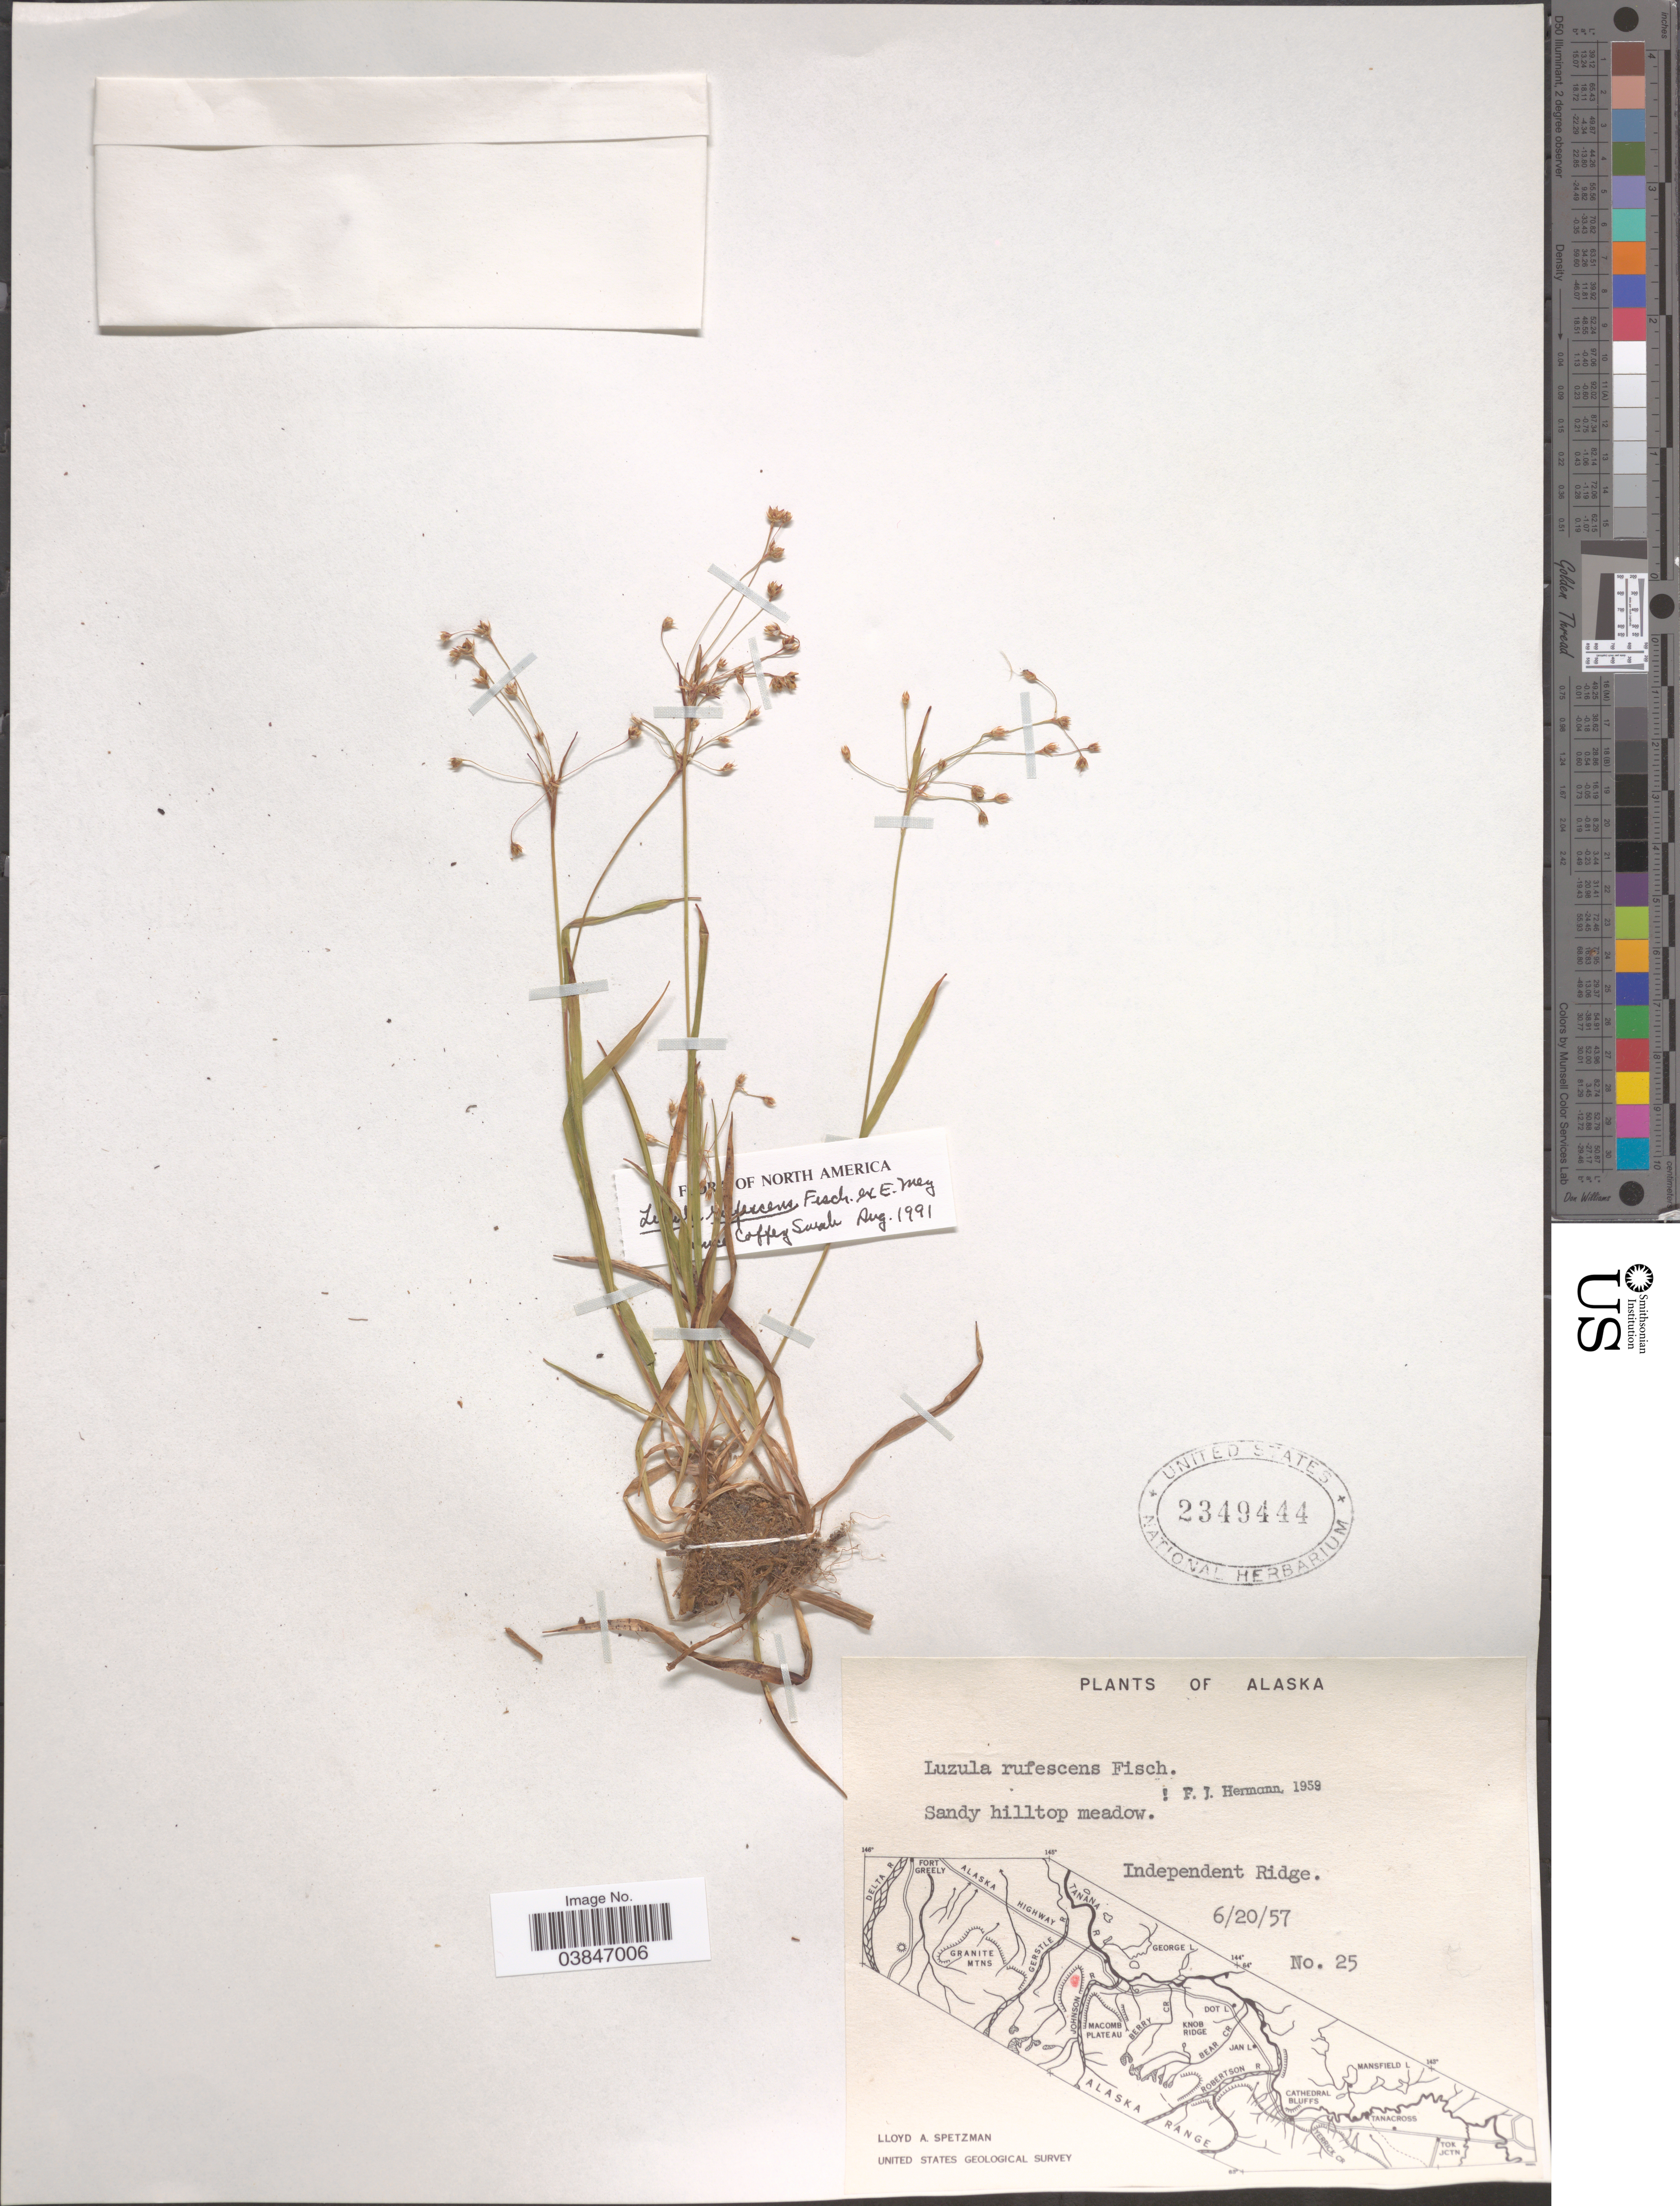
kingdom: Plantae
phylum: Tracheophyta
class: Liliopsida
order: Poales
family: Juncaceae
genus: Luzula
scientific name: Luzula rufescens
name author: Fisch. ex E. Mey.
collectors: L. Spetzman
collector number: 25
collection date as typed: Transcribed d/m/y: 20/6/57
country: United States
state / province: Alaska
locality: Independent Ridge.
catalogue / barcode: US 2349444